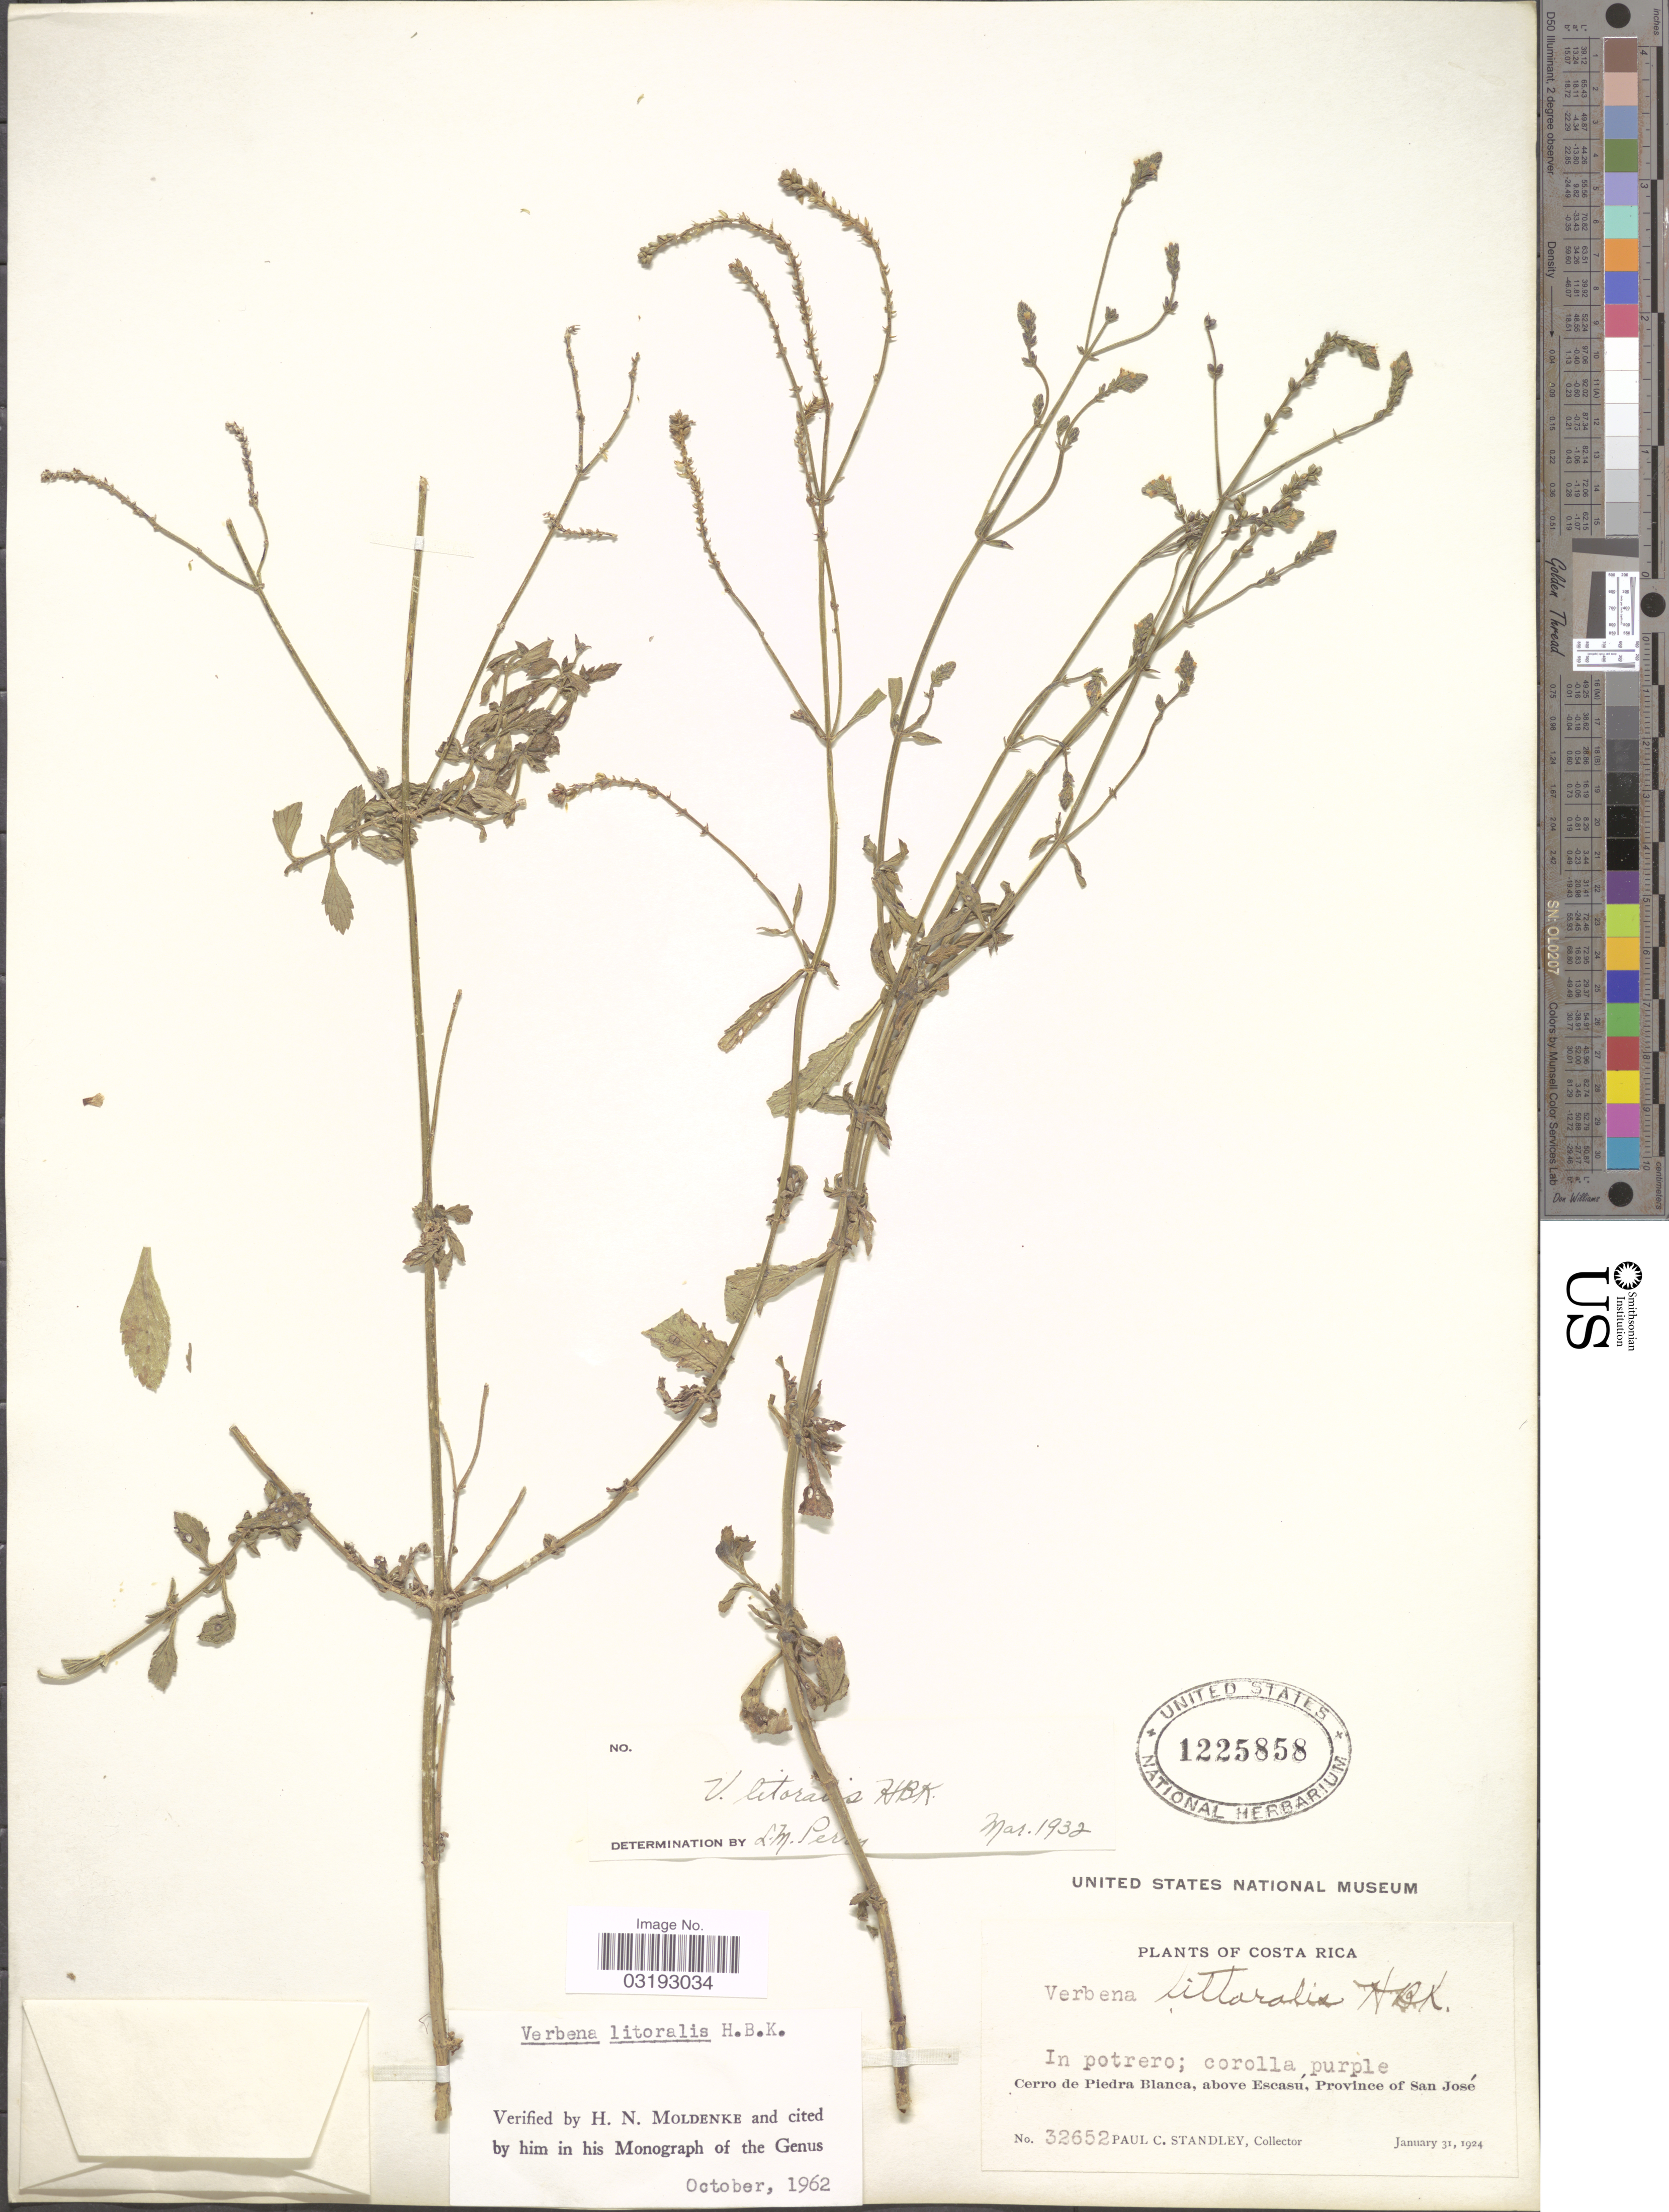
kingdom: Plantae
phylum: Tracheophyta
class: Magnoliopsida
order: Lamiales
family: Verbenaceae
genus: Verbena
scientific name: Verbena litoralis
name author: Kunth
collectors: P. C. Standley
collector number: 32652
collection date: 1924-01-31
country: Costa Rica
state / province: San José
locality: Cerro de Piedra Blanca, above Escasú.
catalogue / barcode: US 1225858